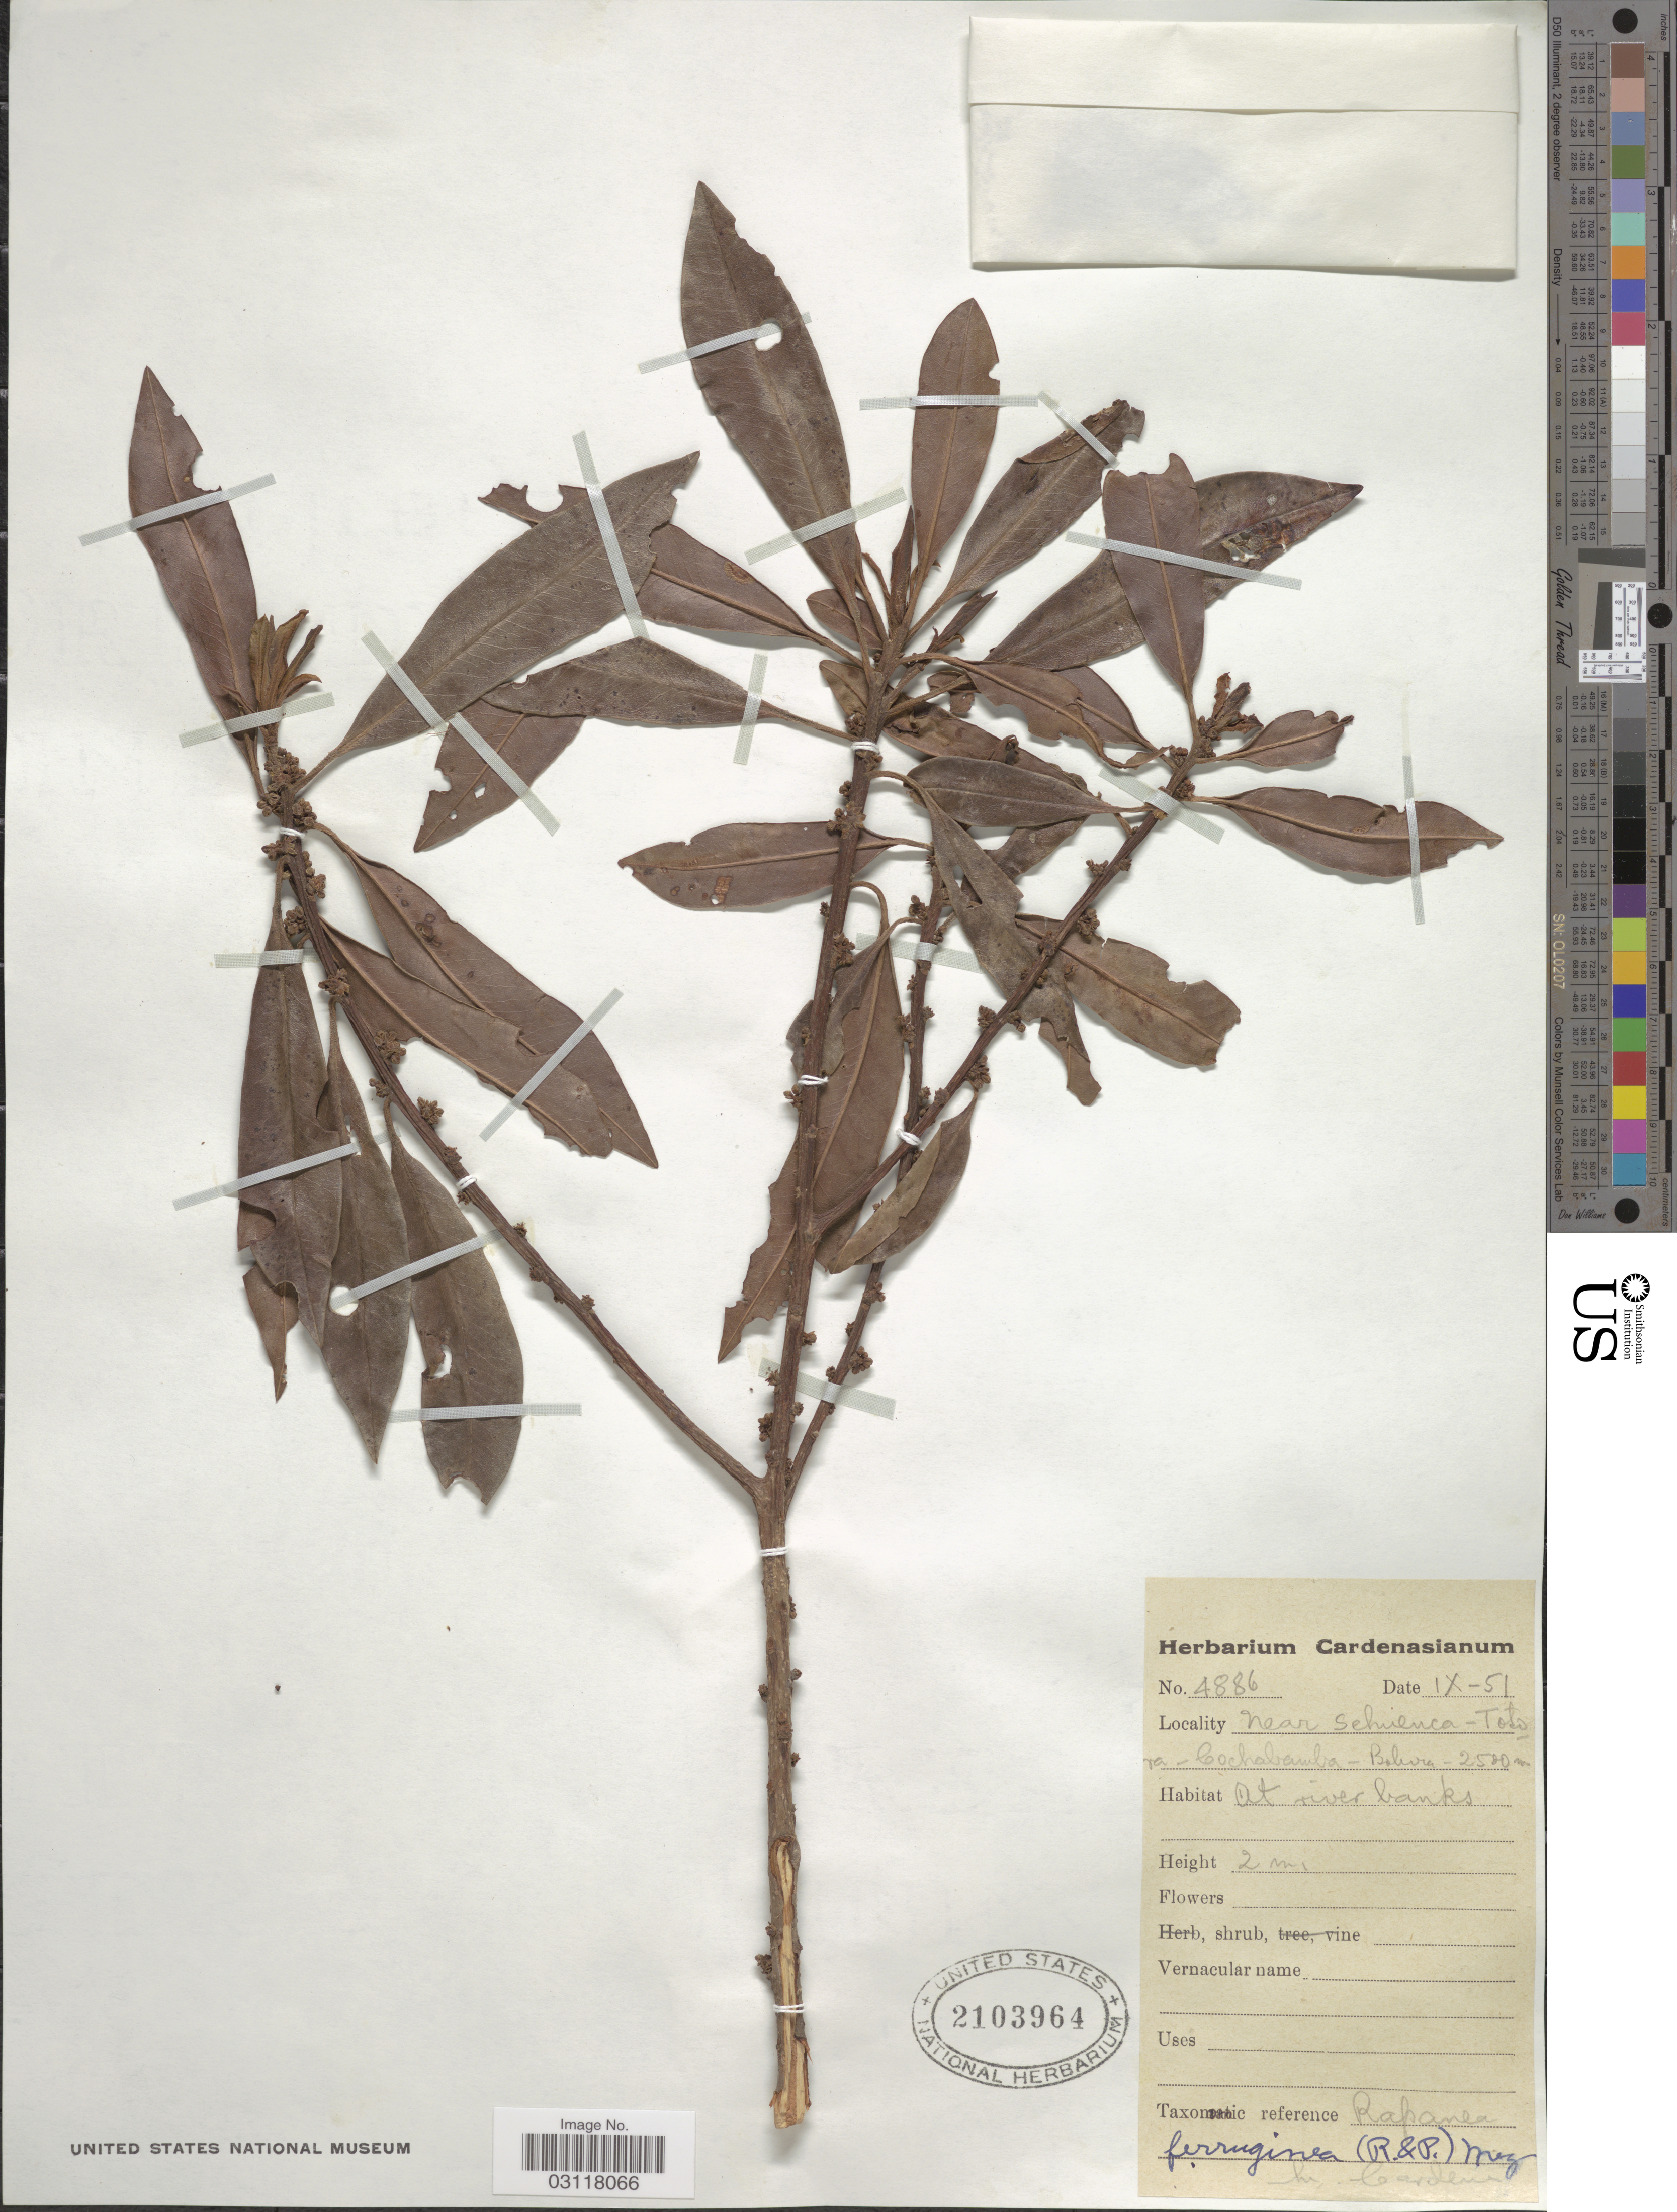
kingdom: Plantae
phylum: Tracheophyta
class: Magnoliopsida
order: Ericales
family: Primulaceae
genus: Rapanea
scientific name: Rapanea ferruginea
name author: (Ruiz & Pav.) Mez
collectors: M. Cárdenas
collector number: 4886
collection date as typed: Transcribed d/m/y: /9/51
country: Bolivia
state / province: Cochabamba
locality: Near Sehuenca - Totora.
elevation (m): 2500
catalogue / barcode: US 2103964